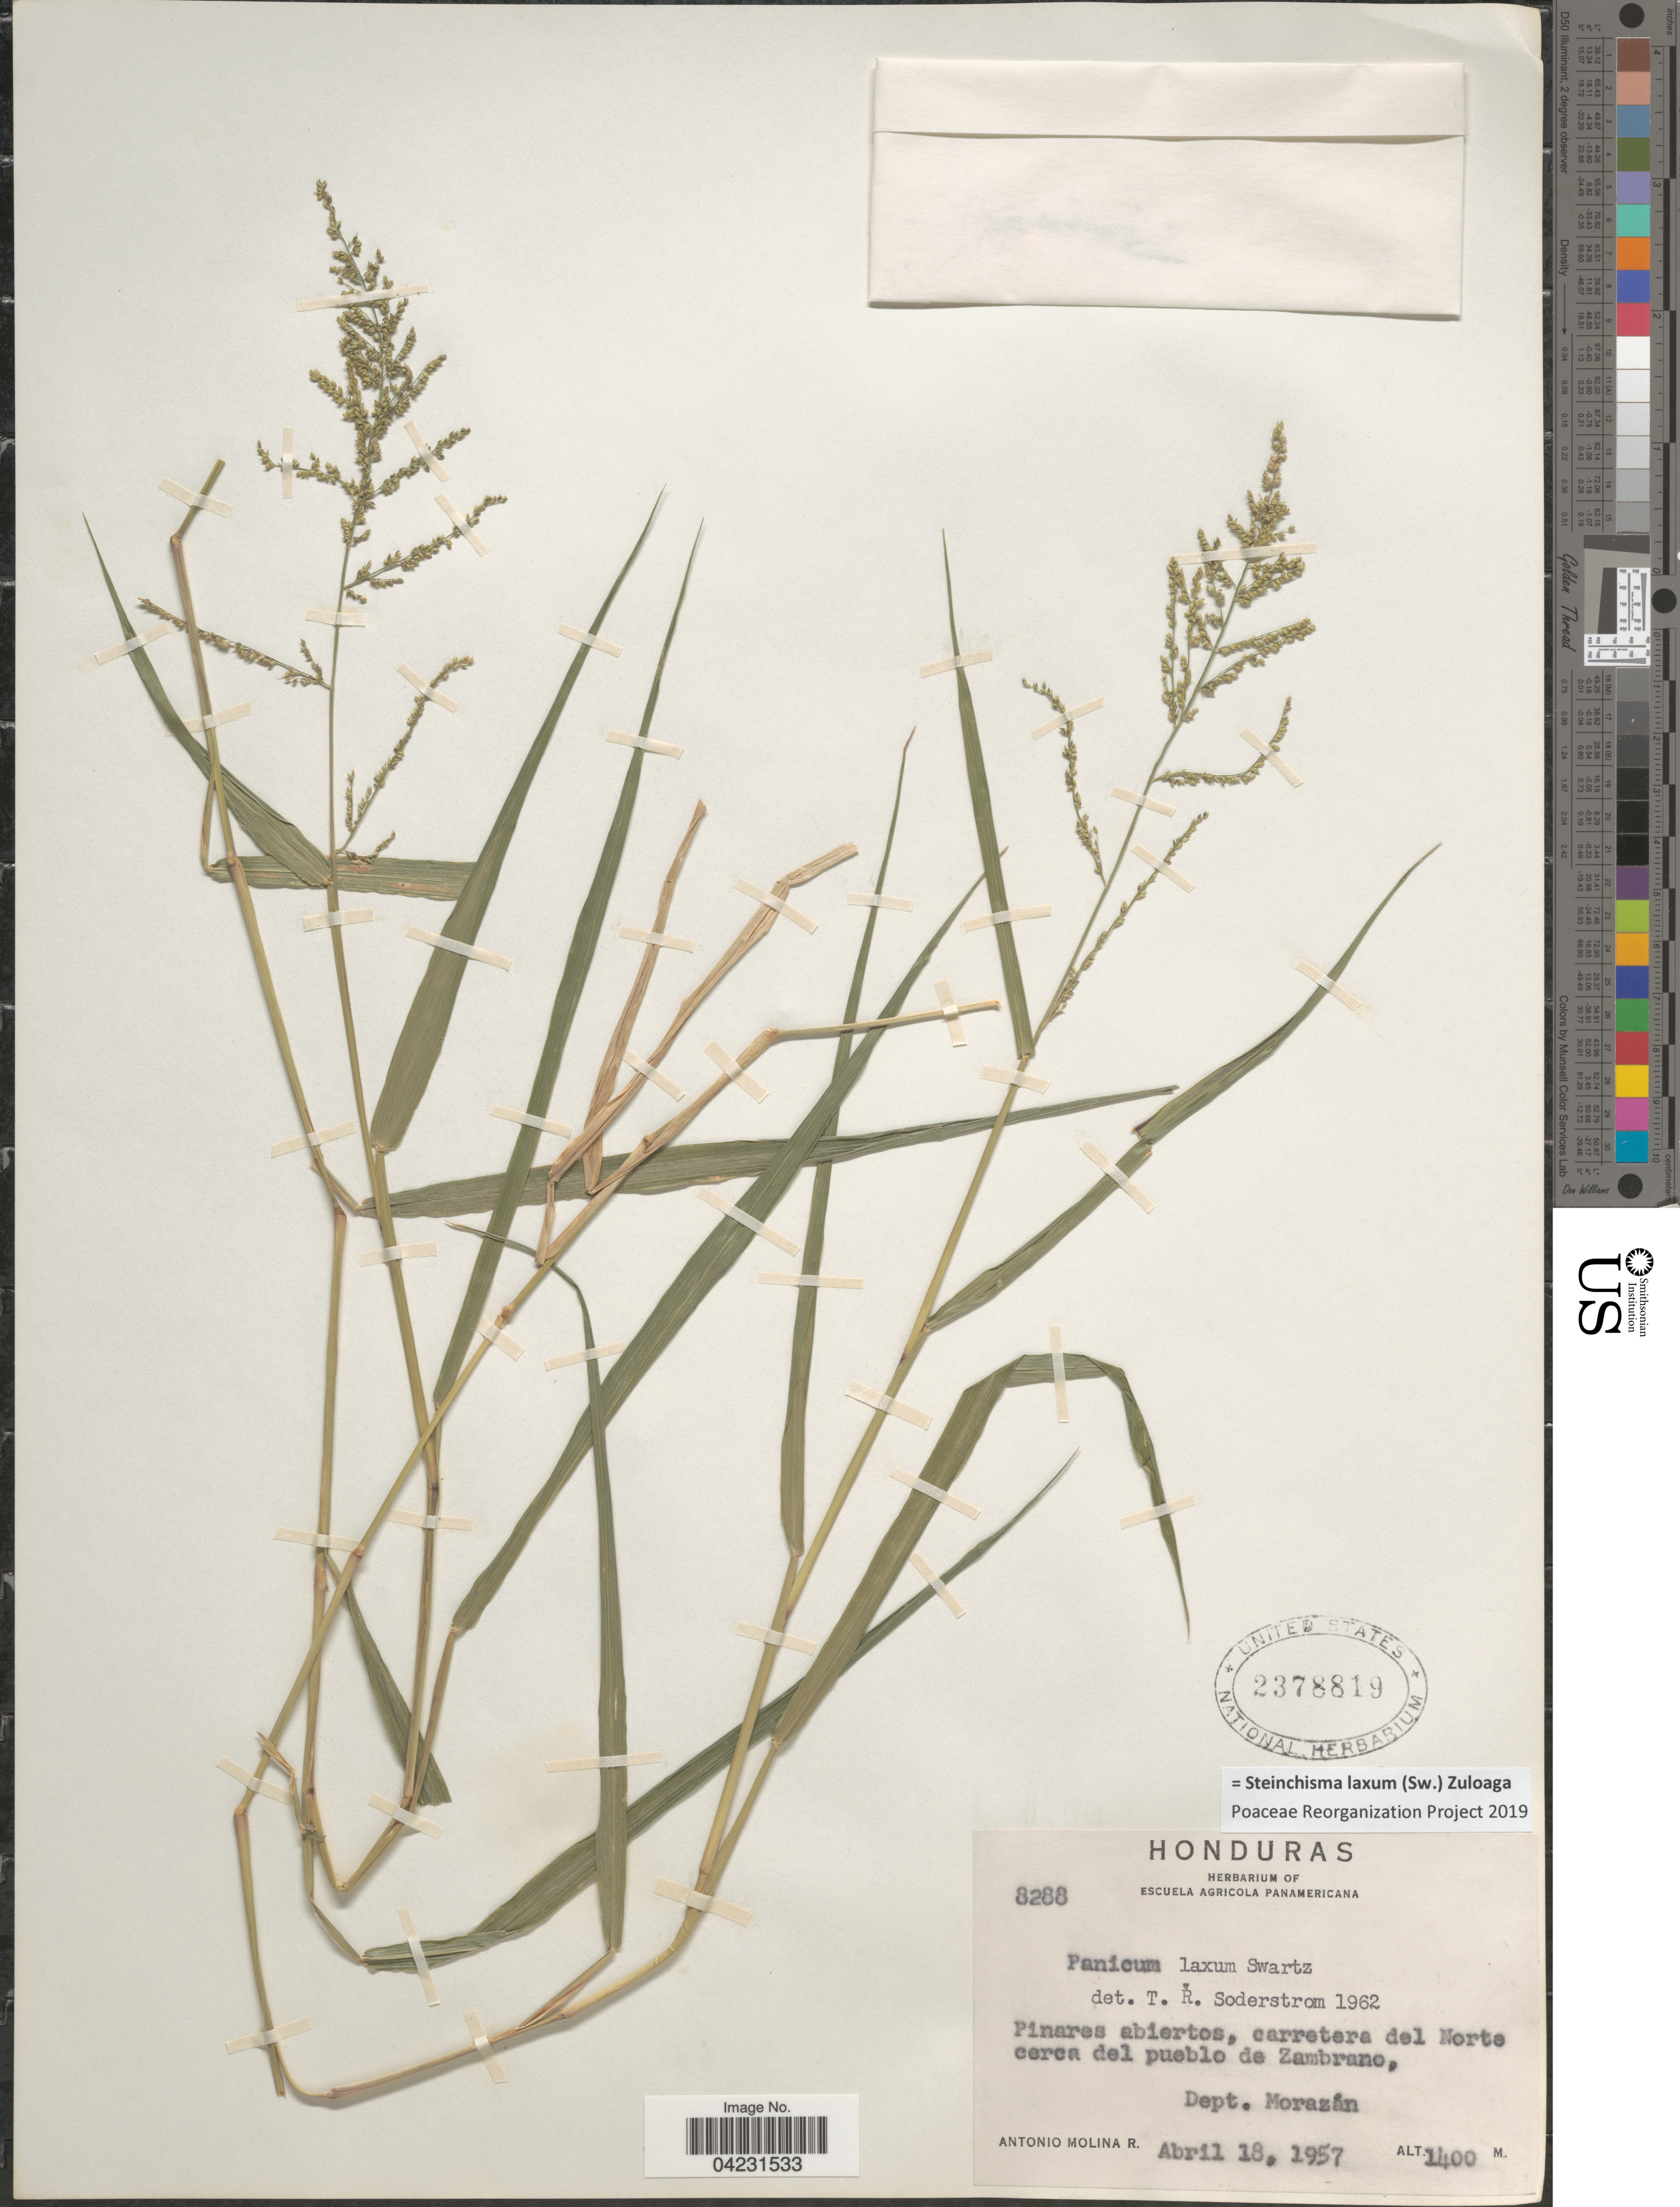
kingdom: Plantae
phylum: Tracheophyta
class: Liliopsida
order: Poales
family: Poaceae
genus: Steinchisma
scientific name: Steinchisma laxum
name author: (Sw.) Zuloaga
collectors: A. Molina R.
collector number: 8288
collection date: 1957-04-18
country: Honduras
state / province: Fco. Morazán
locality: Pinares abiertos, carretera del Norte cerca del pueblo de Zambrano, Dept. Morazán.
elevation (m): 1400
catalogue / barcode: US 2378819